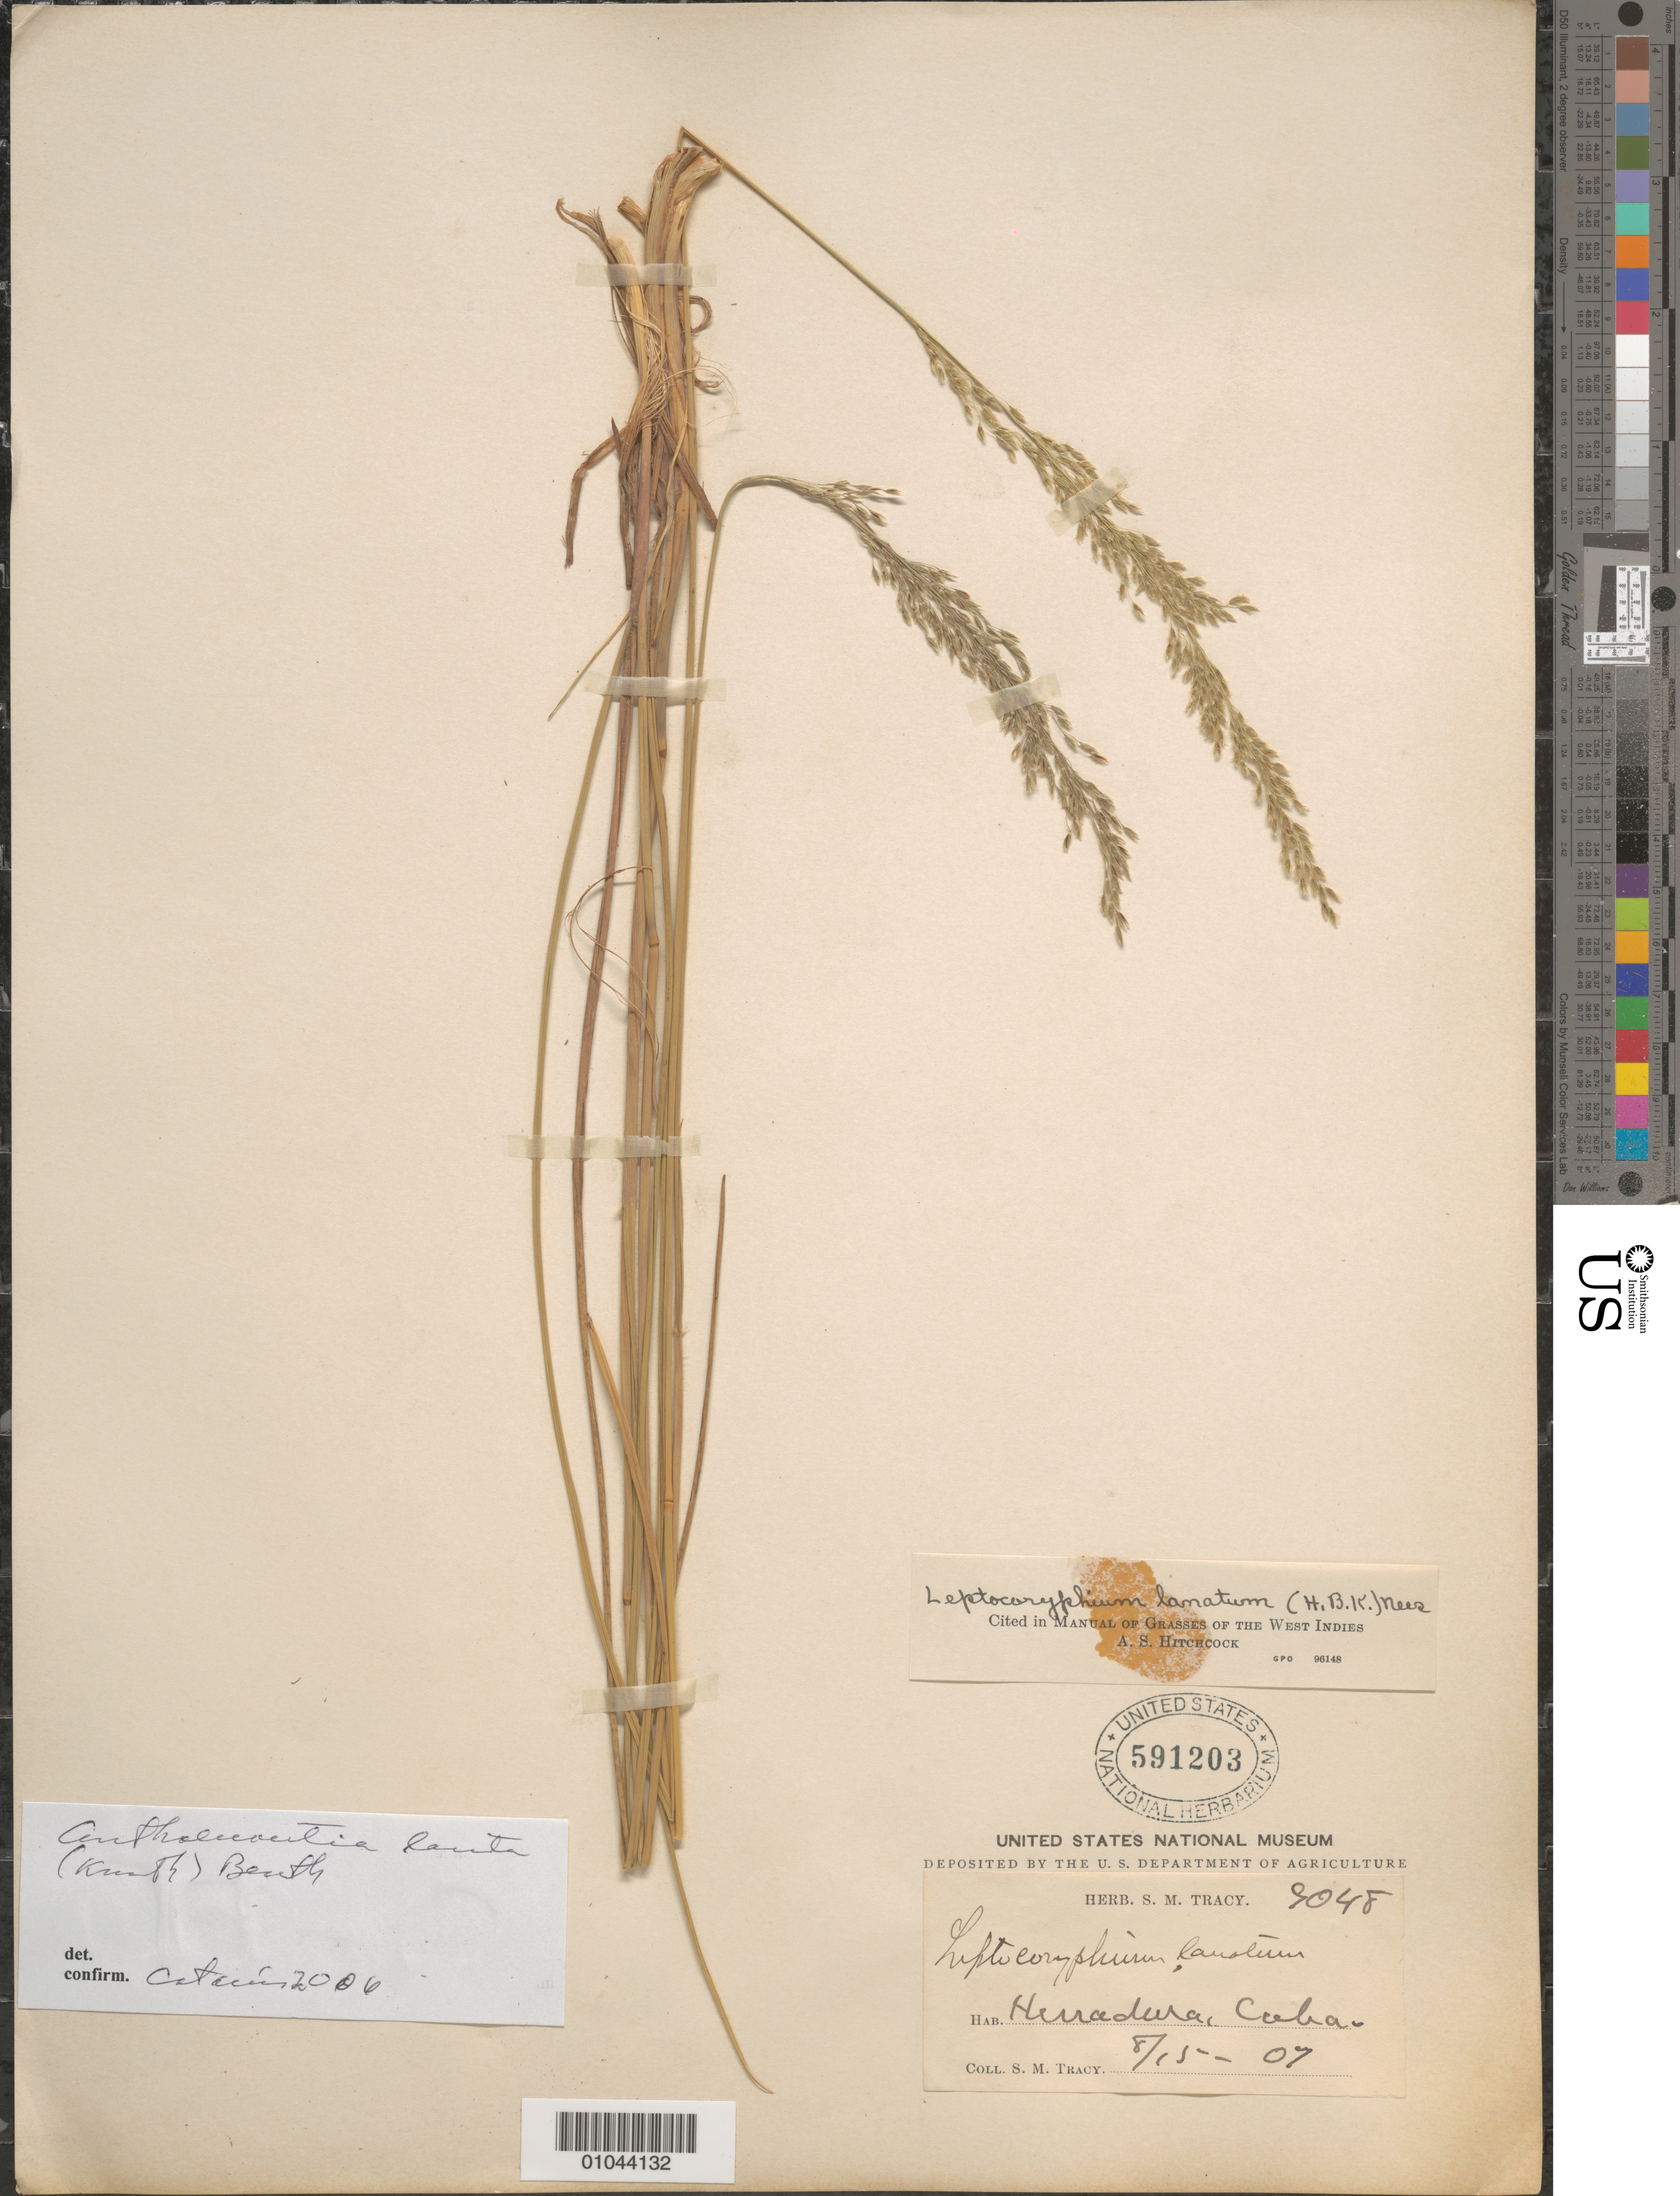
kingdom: Plantae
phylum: Tracheophyta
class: Liliopsida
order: Poales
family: Poaceae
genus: Leptocoryphium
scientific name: Leptocoryphium lanatum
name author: (Kunth) Nees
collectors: S. M. Tracy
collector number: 9048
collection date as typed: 15 Aug 1907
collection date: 1907-08-15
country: Cuba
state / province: Ciego de Ávila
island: Cuba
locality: Herradura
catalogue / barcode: US 591203